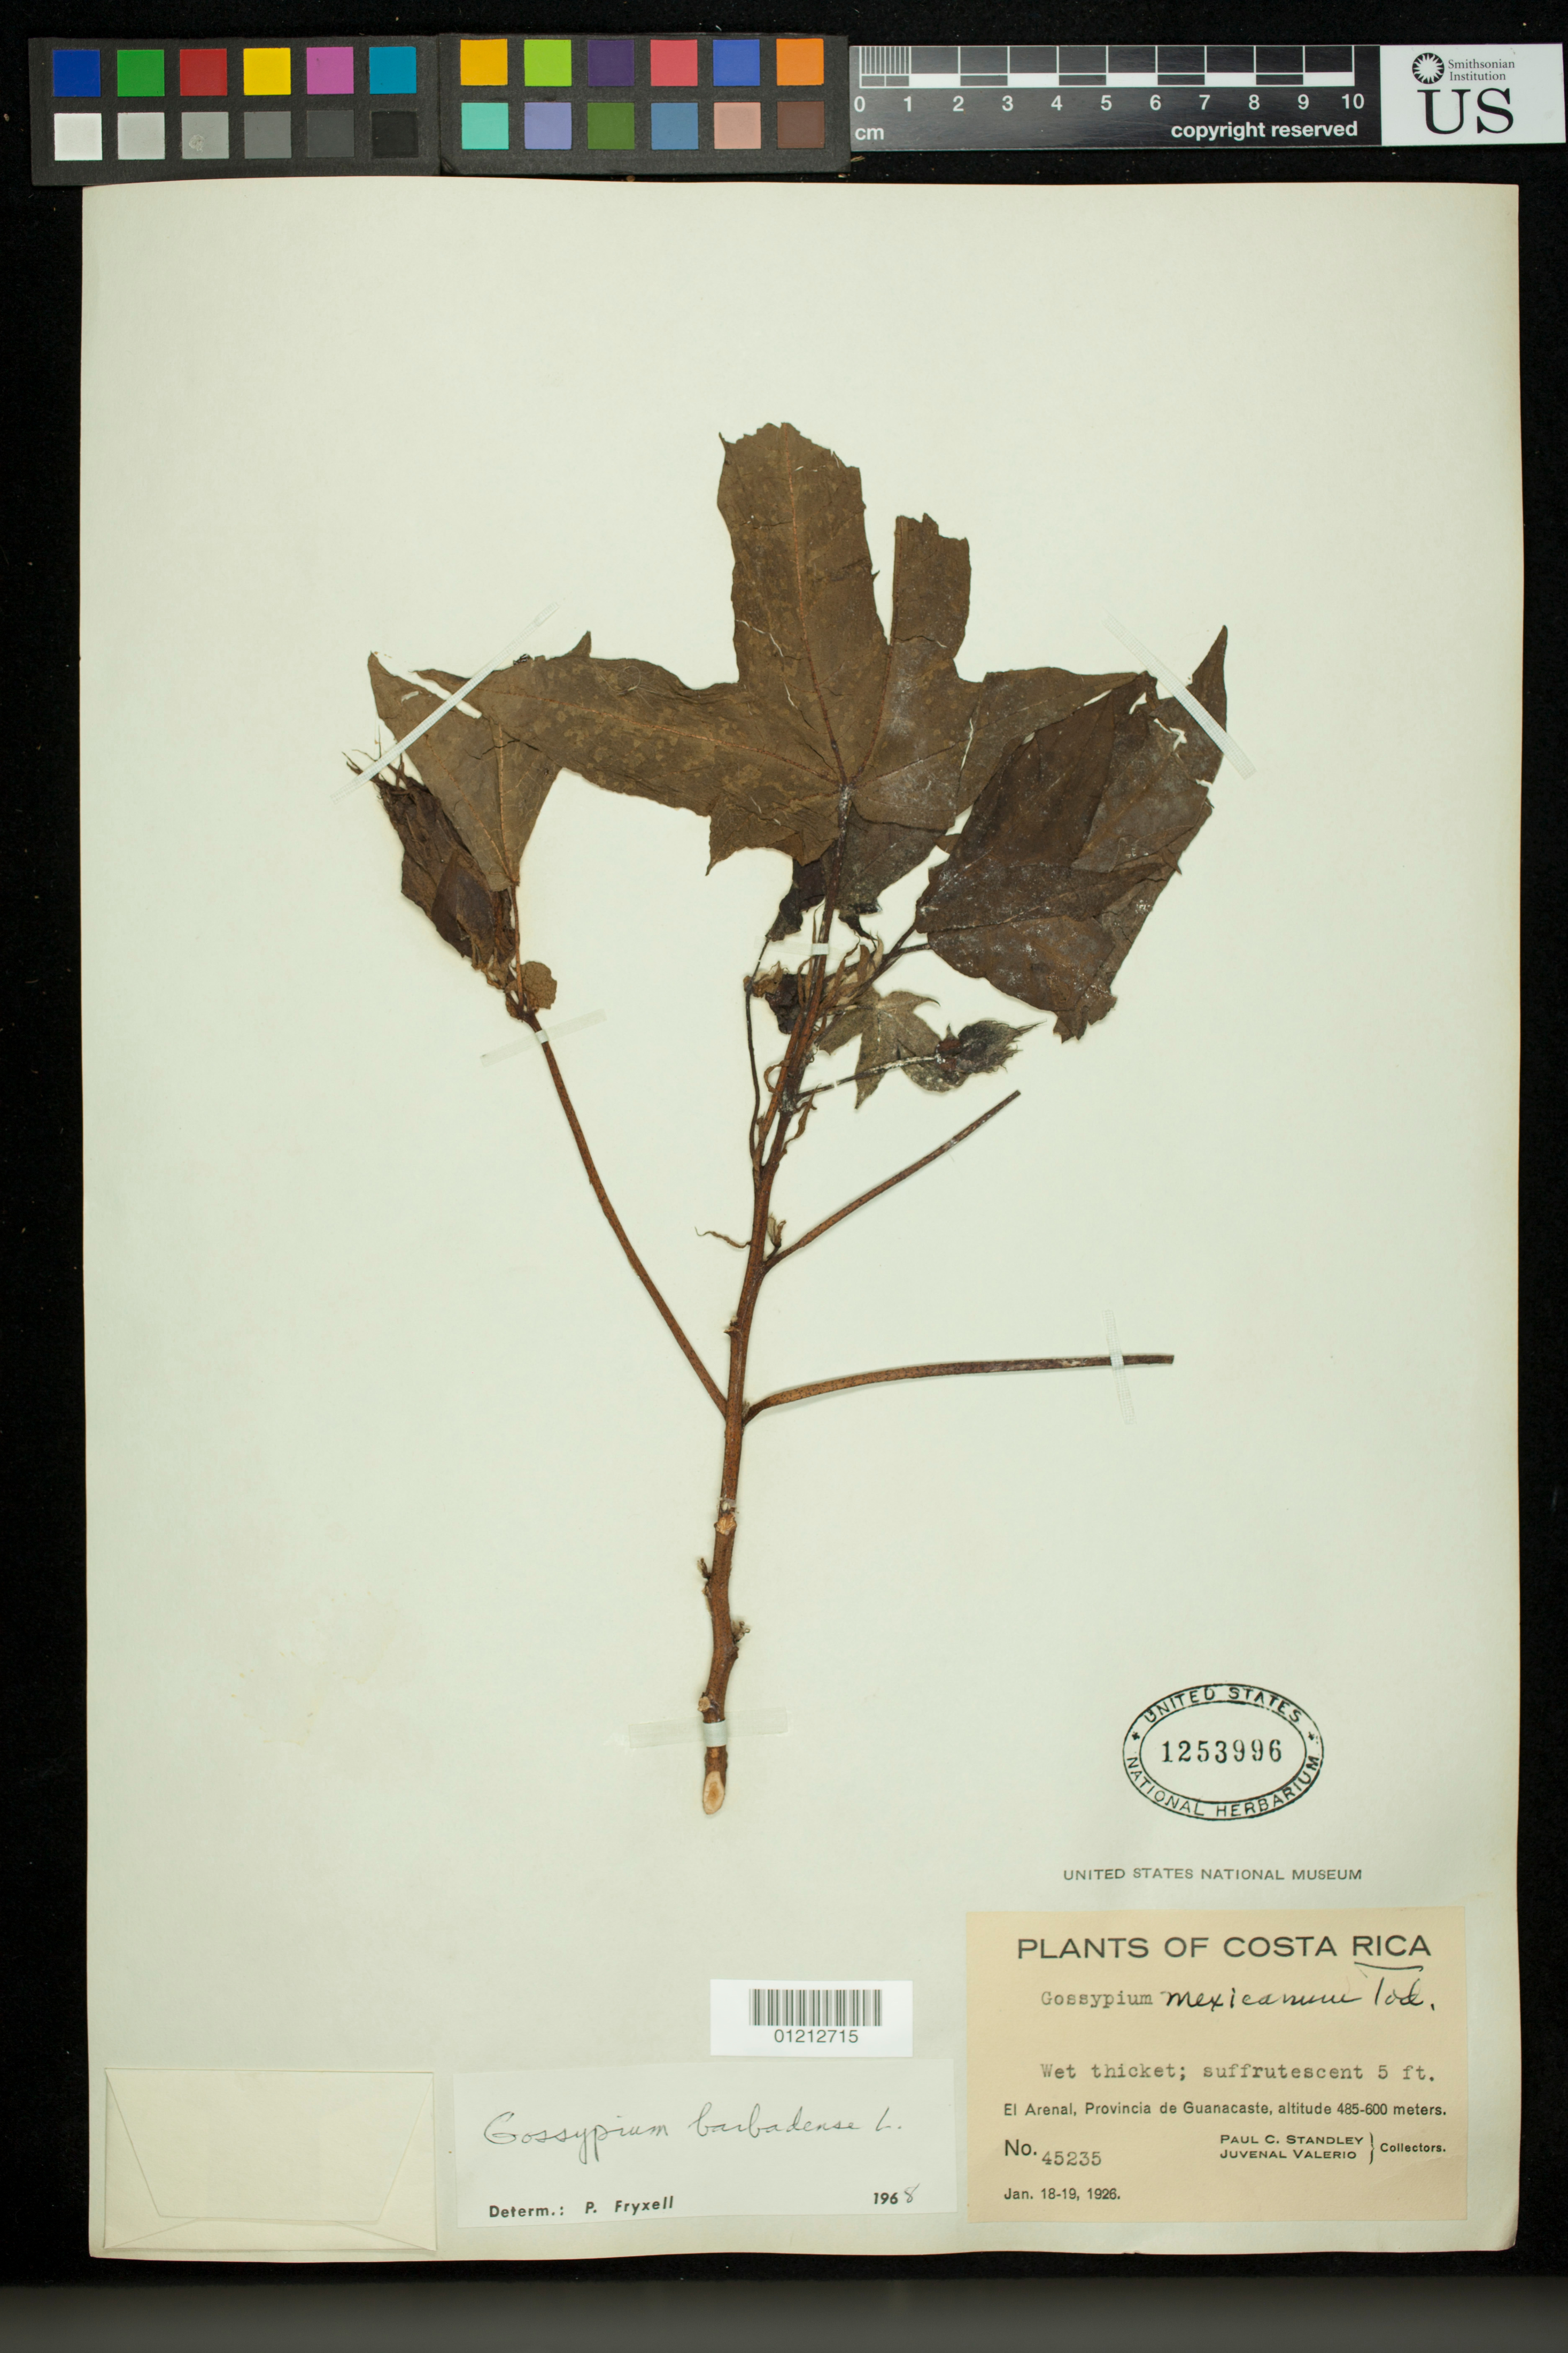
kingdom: Plantae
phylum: Tracheophyta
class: Magnoliopsida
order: Malvales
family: Malvaceae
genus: Gossypium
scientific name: Gossypium barbadense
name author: L.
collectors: P. C. Standley & J. Valerio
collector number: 45235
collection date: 1926-01-18/1926-01-19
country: Costa Rica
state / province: Guanacaste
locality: El Arenal, wet thicket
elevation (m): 485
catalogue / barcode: US 1253996